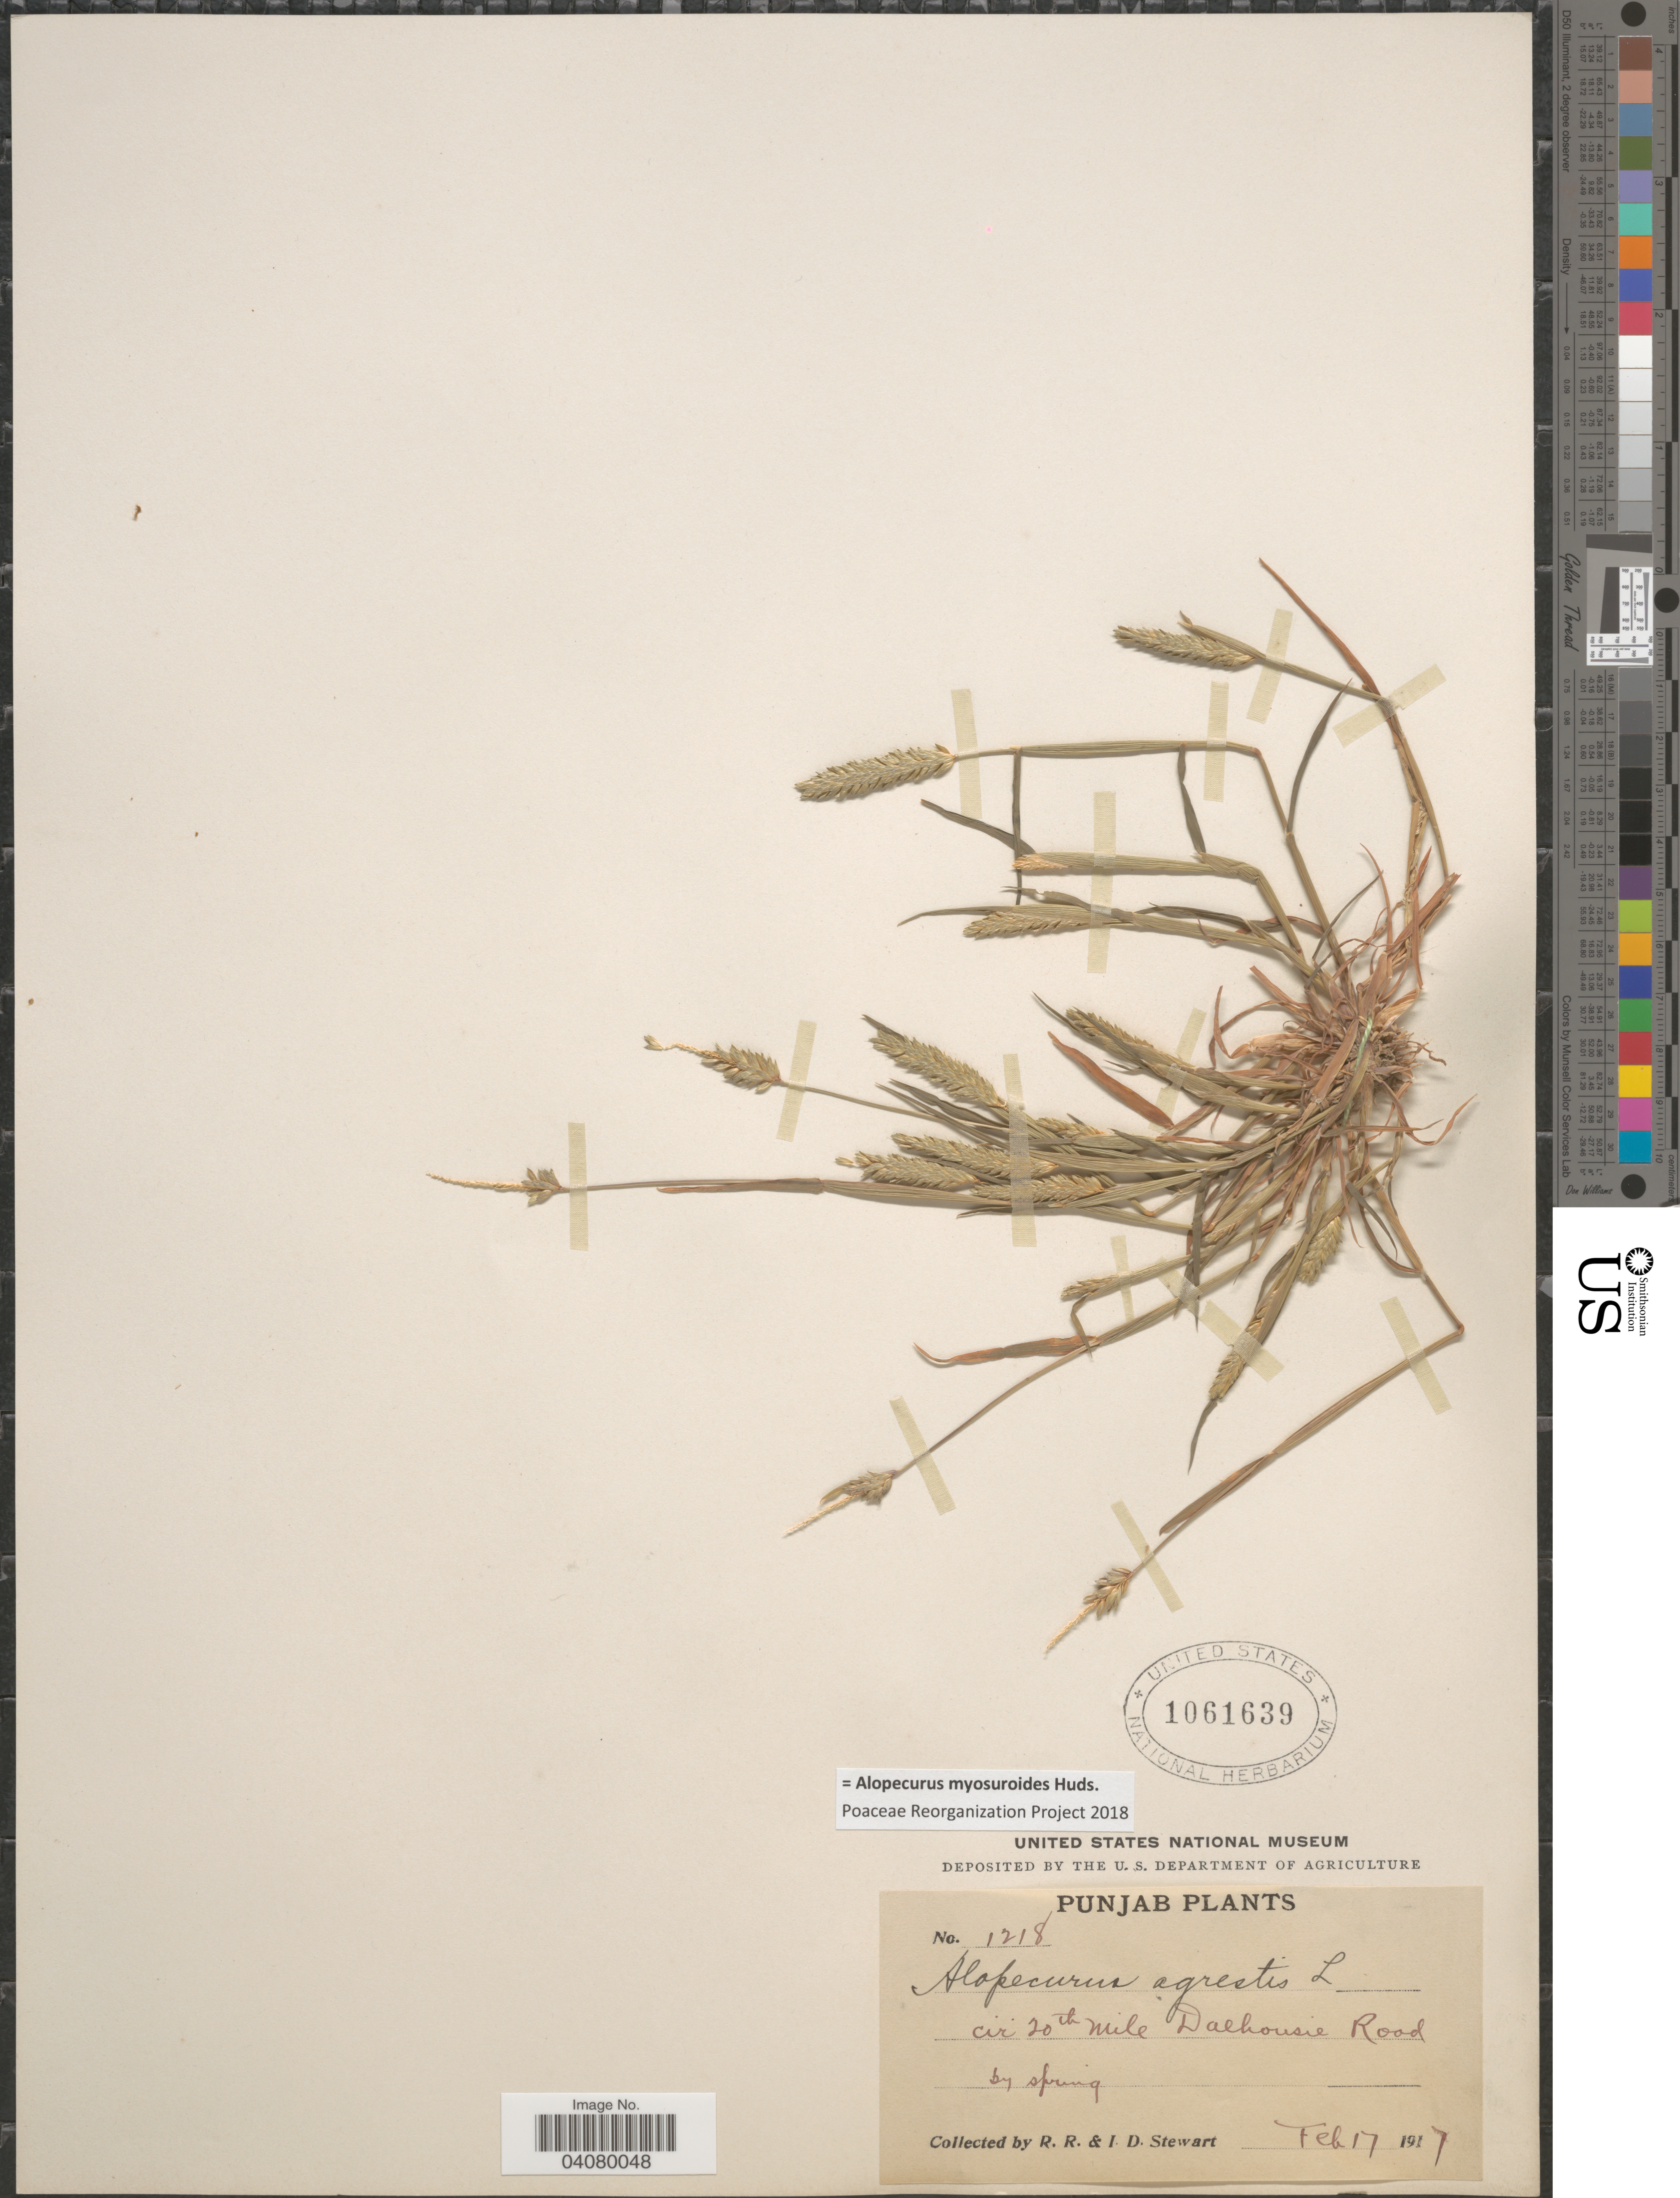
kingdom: Plantae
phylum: Tracheophyta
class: Liliopsida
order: Poales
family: Poaceae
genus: Alopecurus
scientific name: Alopecurus myosuroides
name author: Huds.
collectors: R. Stewart & I. Stewart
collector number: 1218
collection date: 1917-02-17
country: India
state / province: Punjab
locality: Cir 20th mile Dalhousie Road.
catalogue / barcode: US 1061639